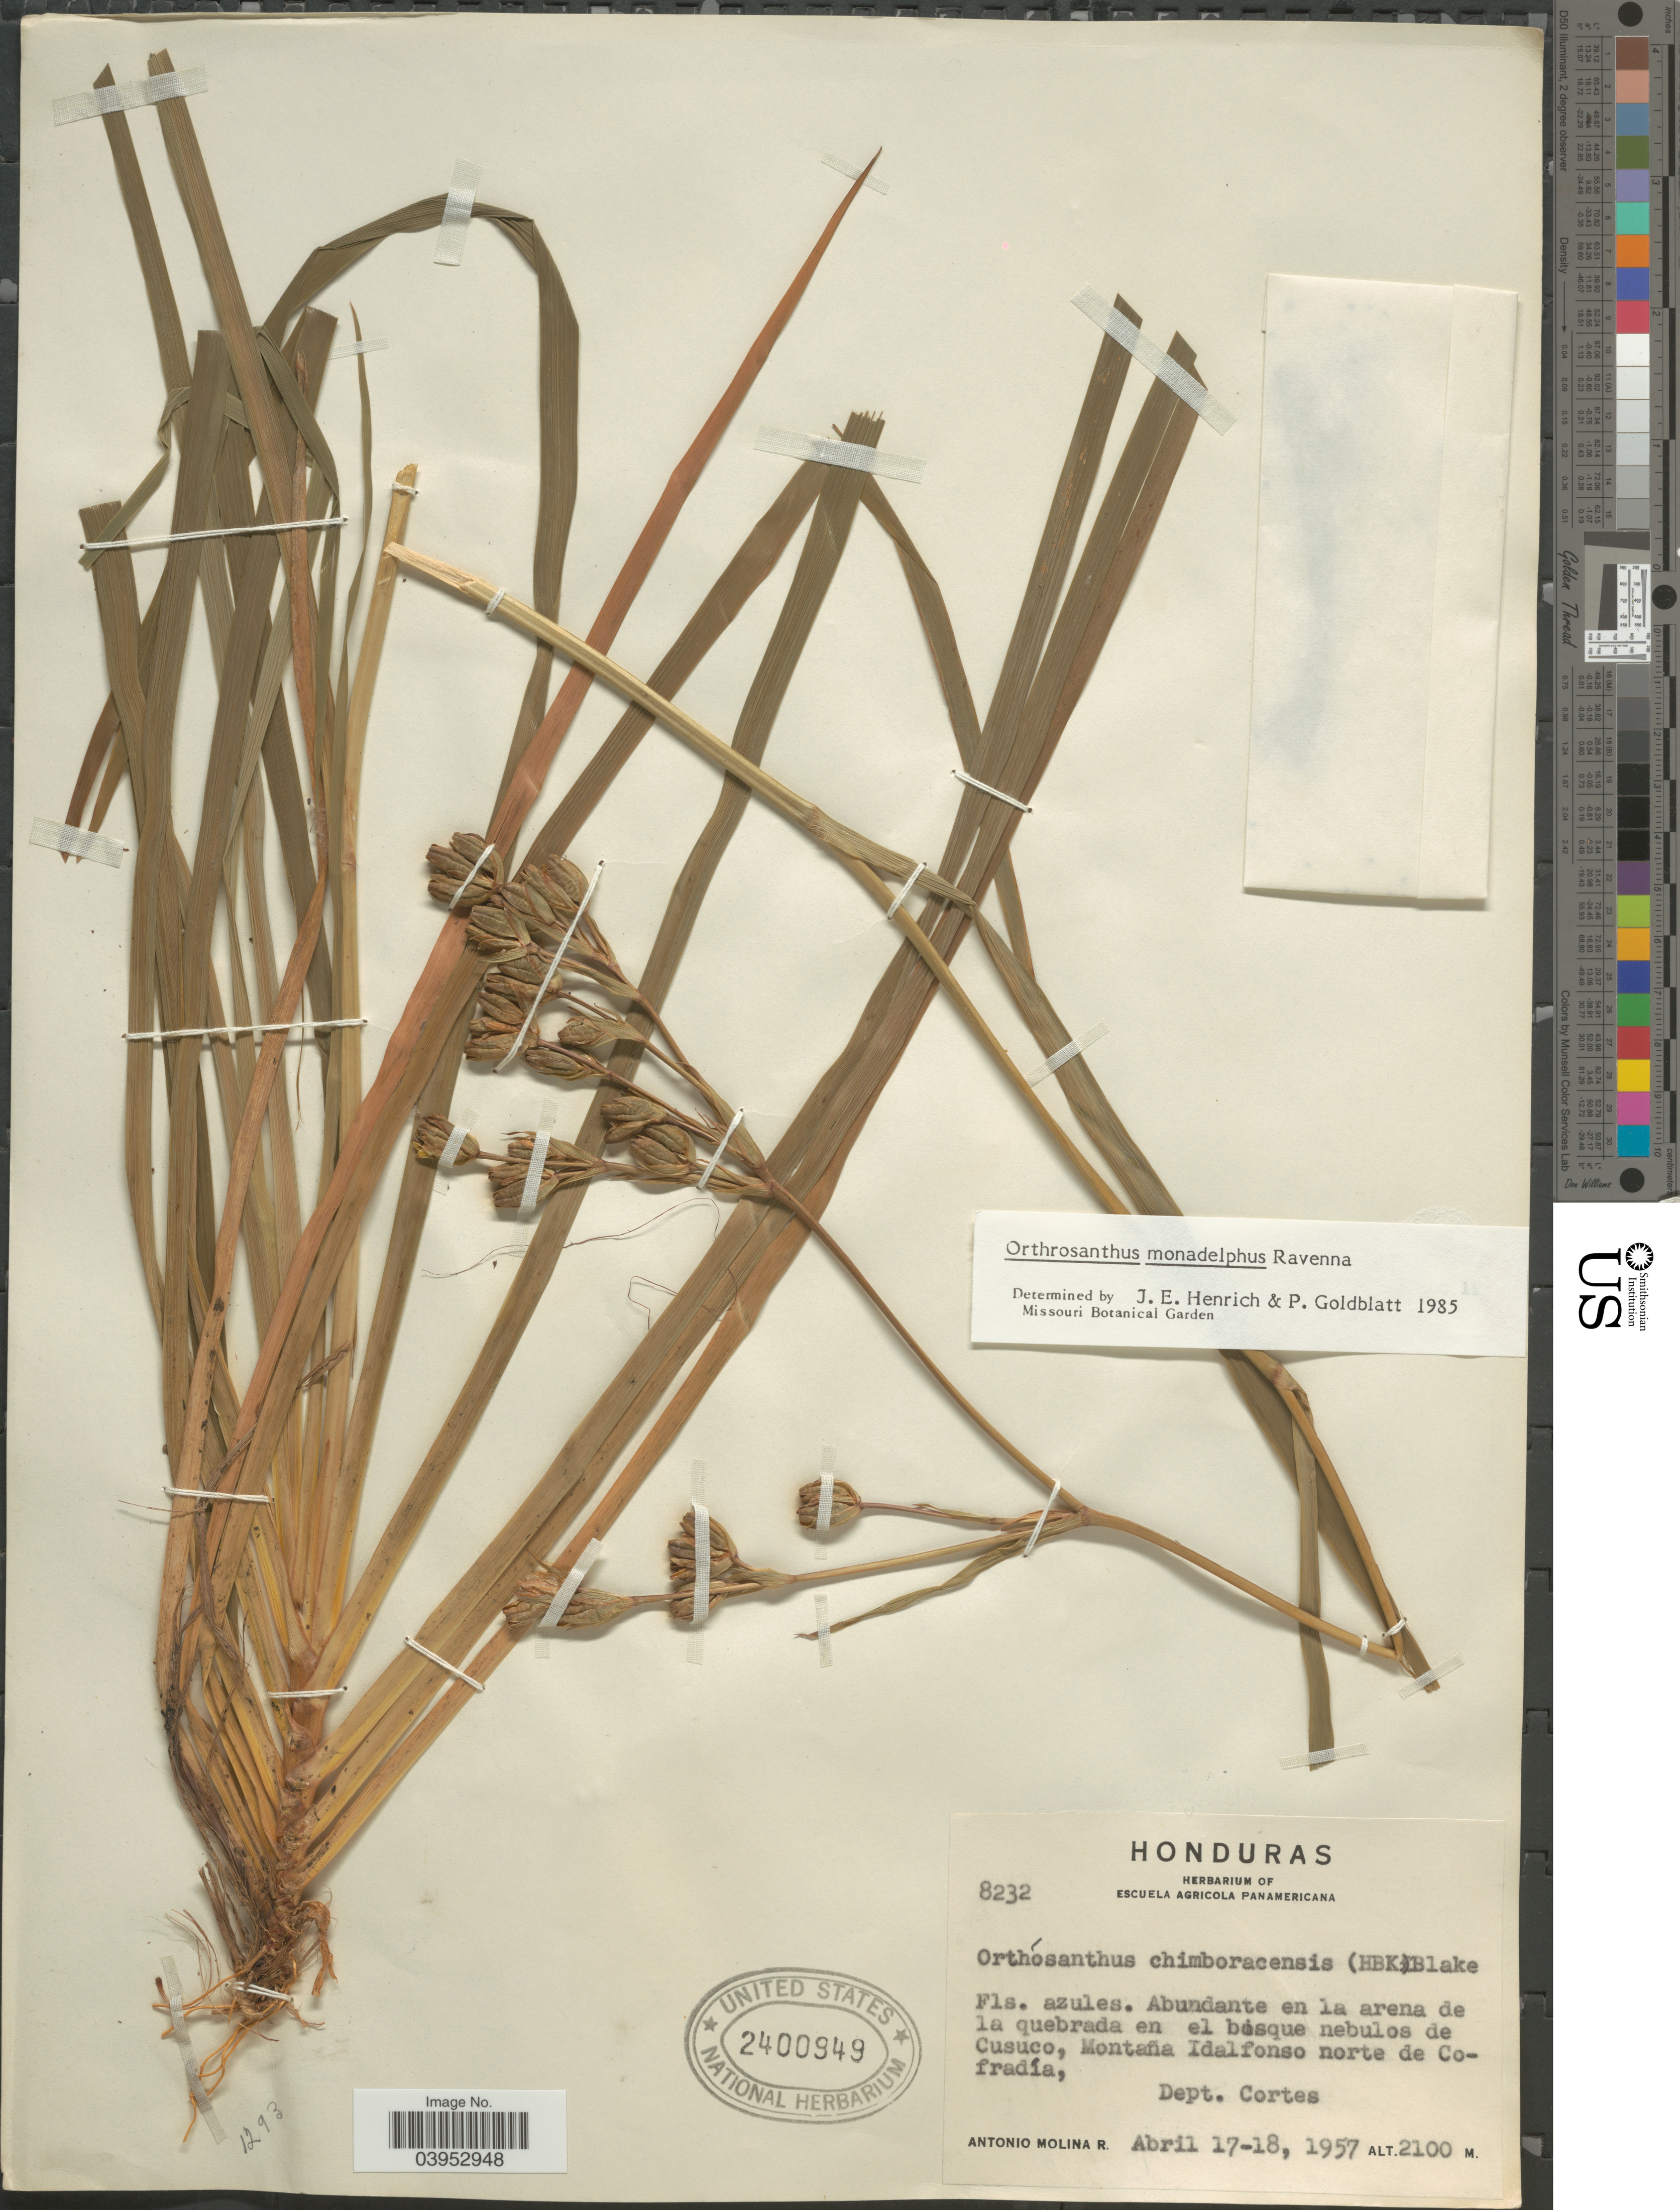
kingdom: Plantae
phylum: Tracheophyta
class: Liliopsida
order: Asparagales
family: Iridaceae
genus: Orthrosanthus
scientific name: Orthrosanthus monadelphus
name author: Ravenna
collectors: A. Molina R.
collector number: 8232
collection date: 1957-04-17/1957-04-18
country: Honduras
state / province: Cortes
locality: Nebulos de Cusuco, Montaña Idalfonso norte de Cofradía, Dept. Cortes.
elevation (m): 2100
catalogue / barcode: US 2400949